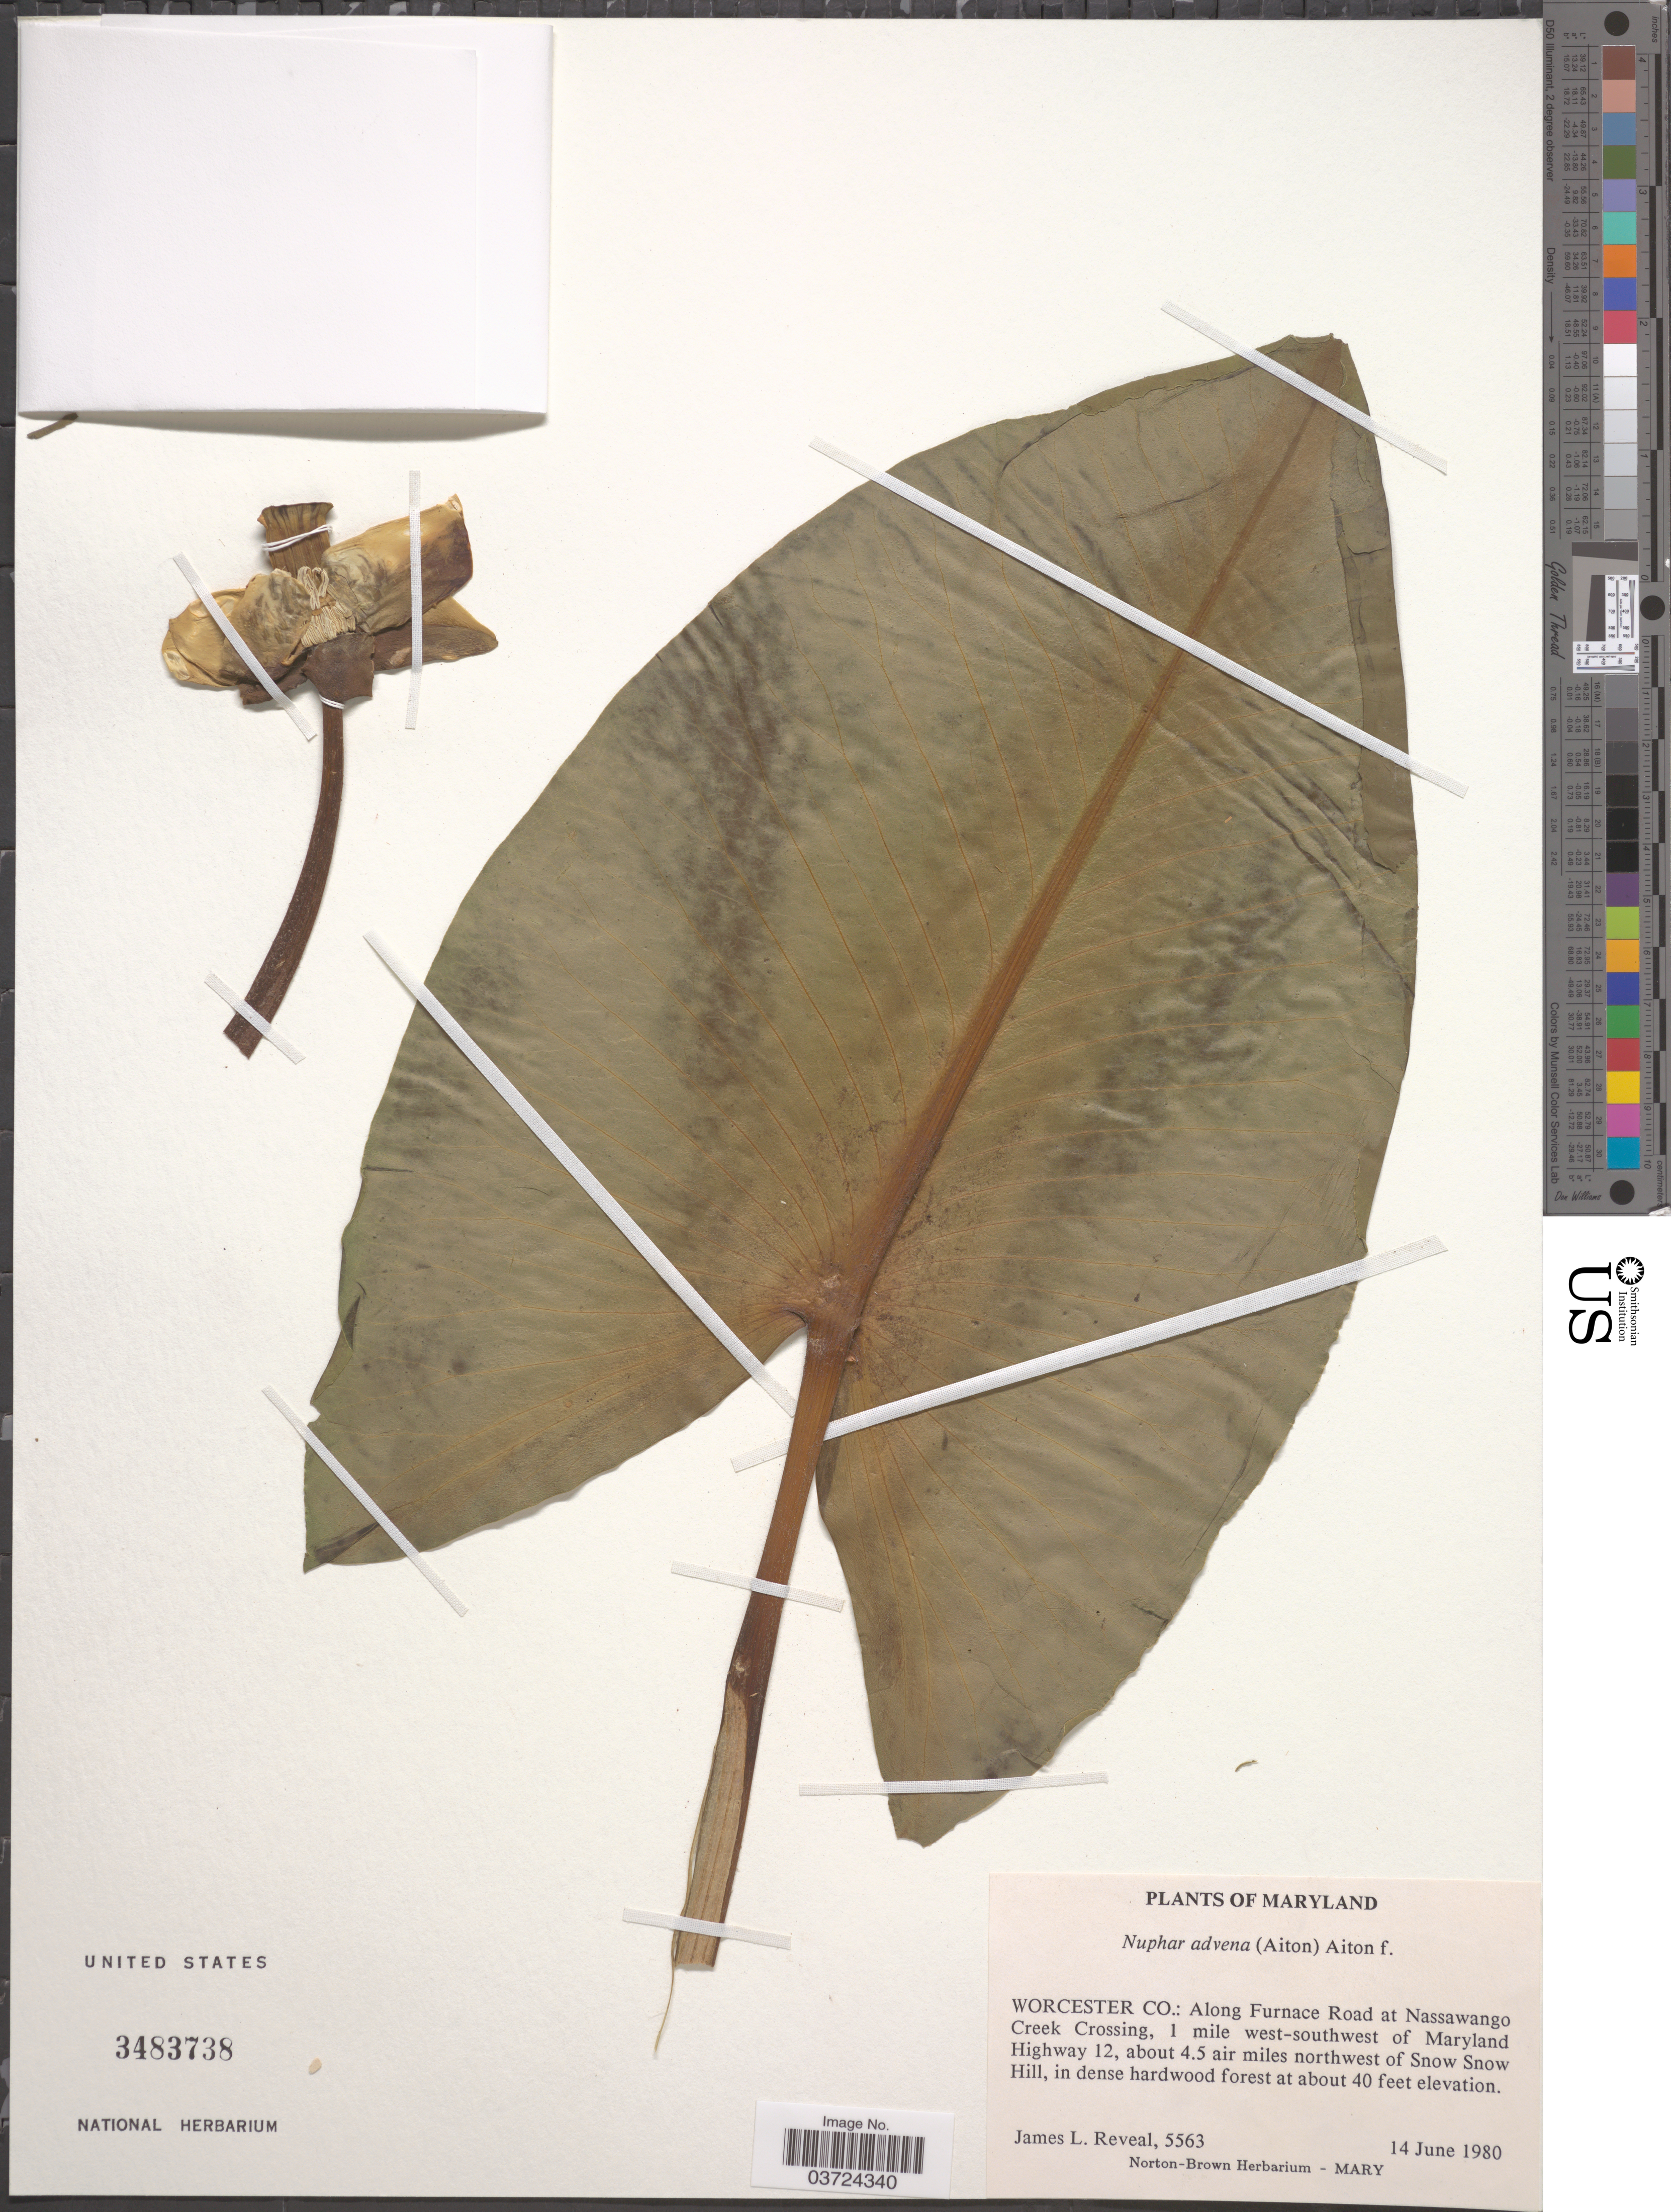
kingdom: Plantae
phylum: Tracheophyta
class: Magnoliopsida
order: Nymphaeales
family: Nymphaeaceae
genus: Nuphar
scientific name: Nuphar advena subsp. advena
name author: (Aiton) W.T. Aiton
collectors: J. L. Reveal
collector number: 5563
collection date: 1980-06-14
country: United States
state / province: Maryland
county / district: Worcester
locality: Worcester Co.: Along Furnace Road at Nassawango Creek Crossing, 1 mile west-southwest of Maryland Highway 12, about 4.5 air miles northwest of Snow Snow Hill.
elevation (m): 12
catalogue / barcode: US 3483738